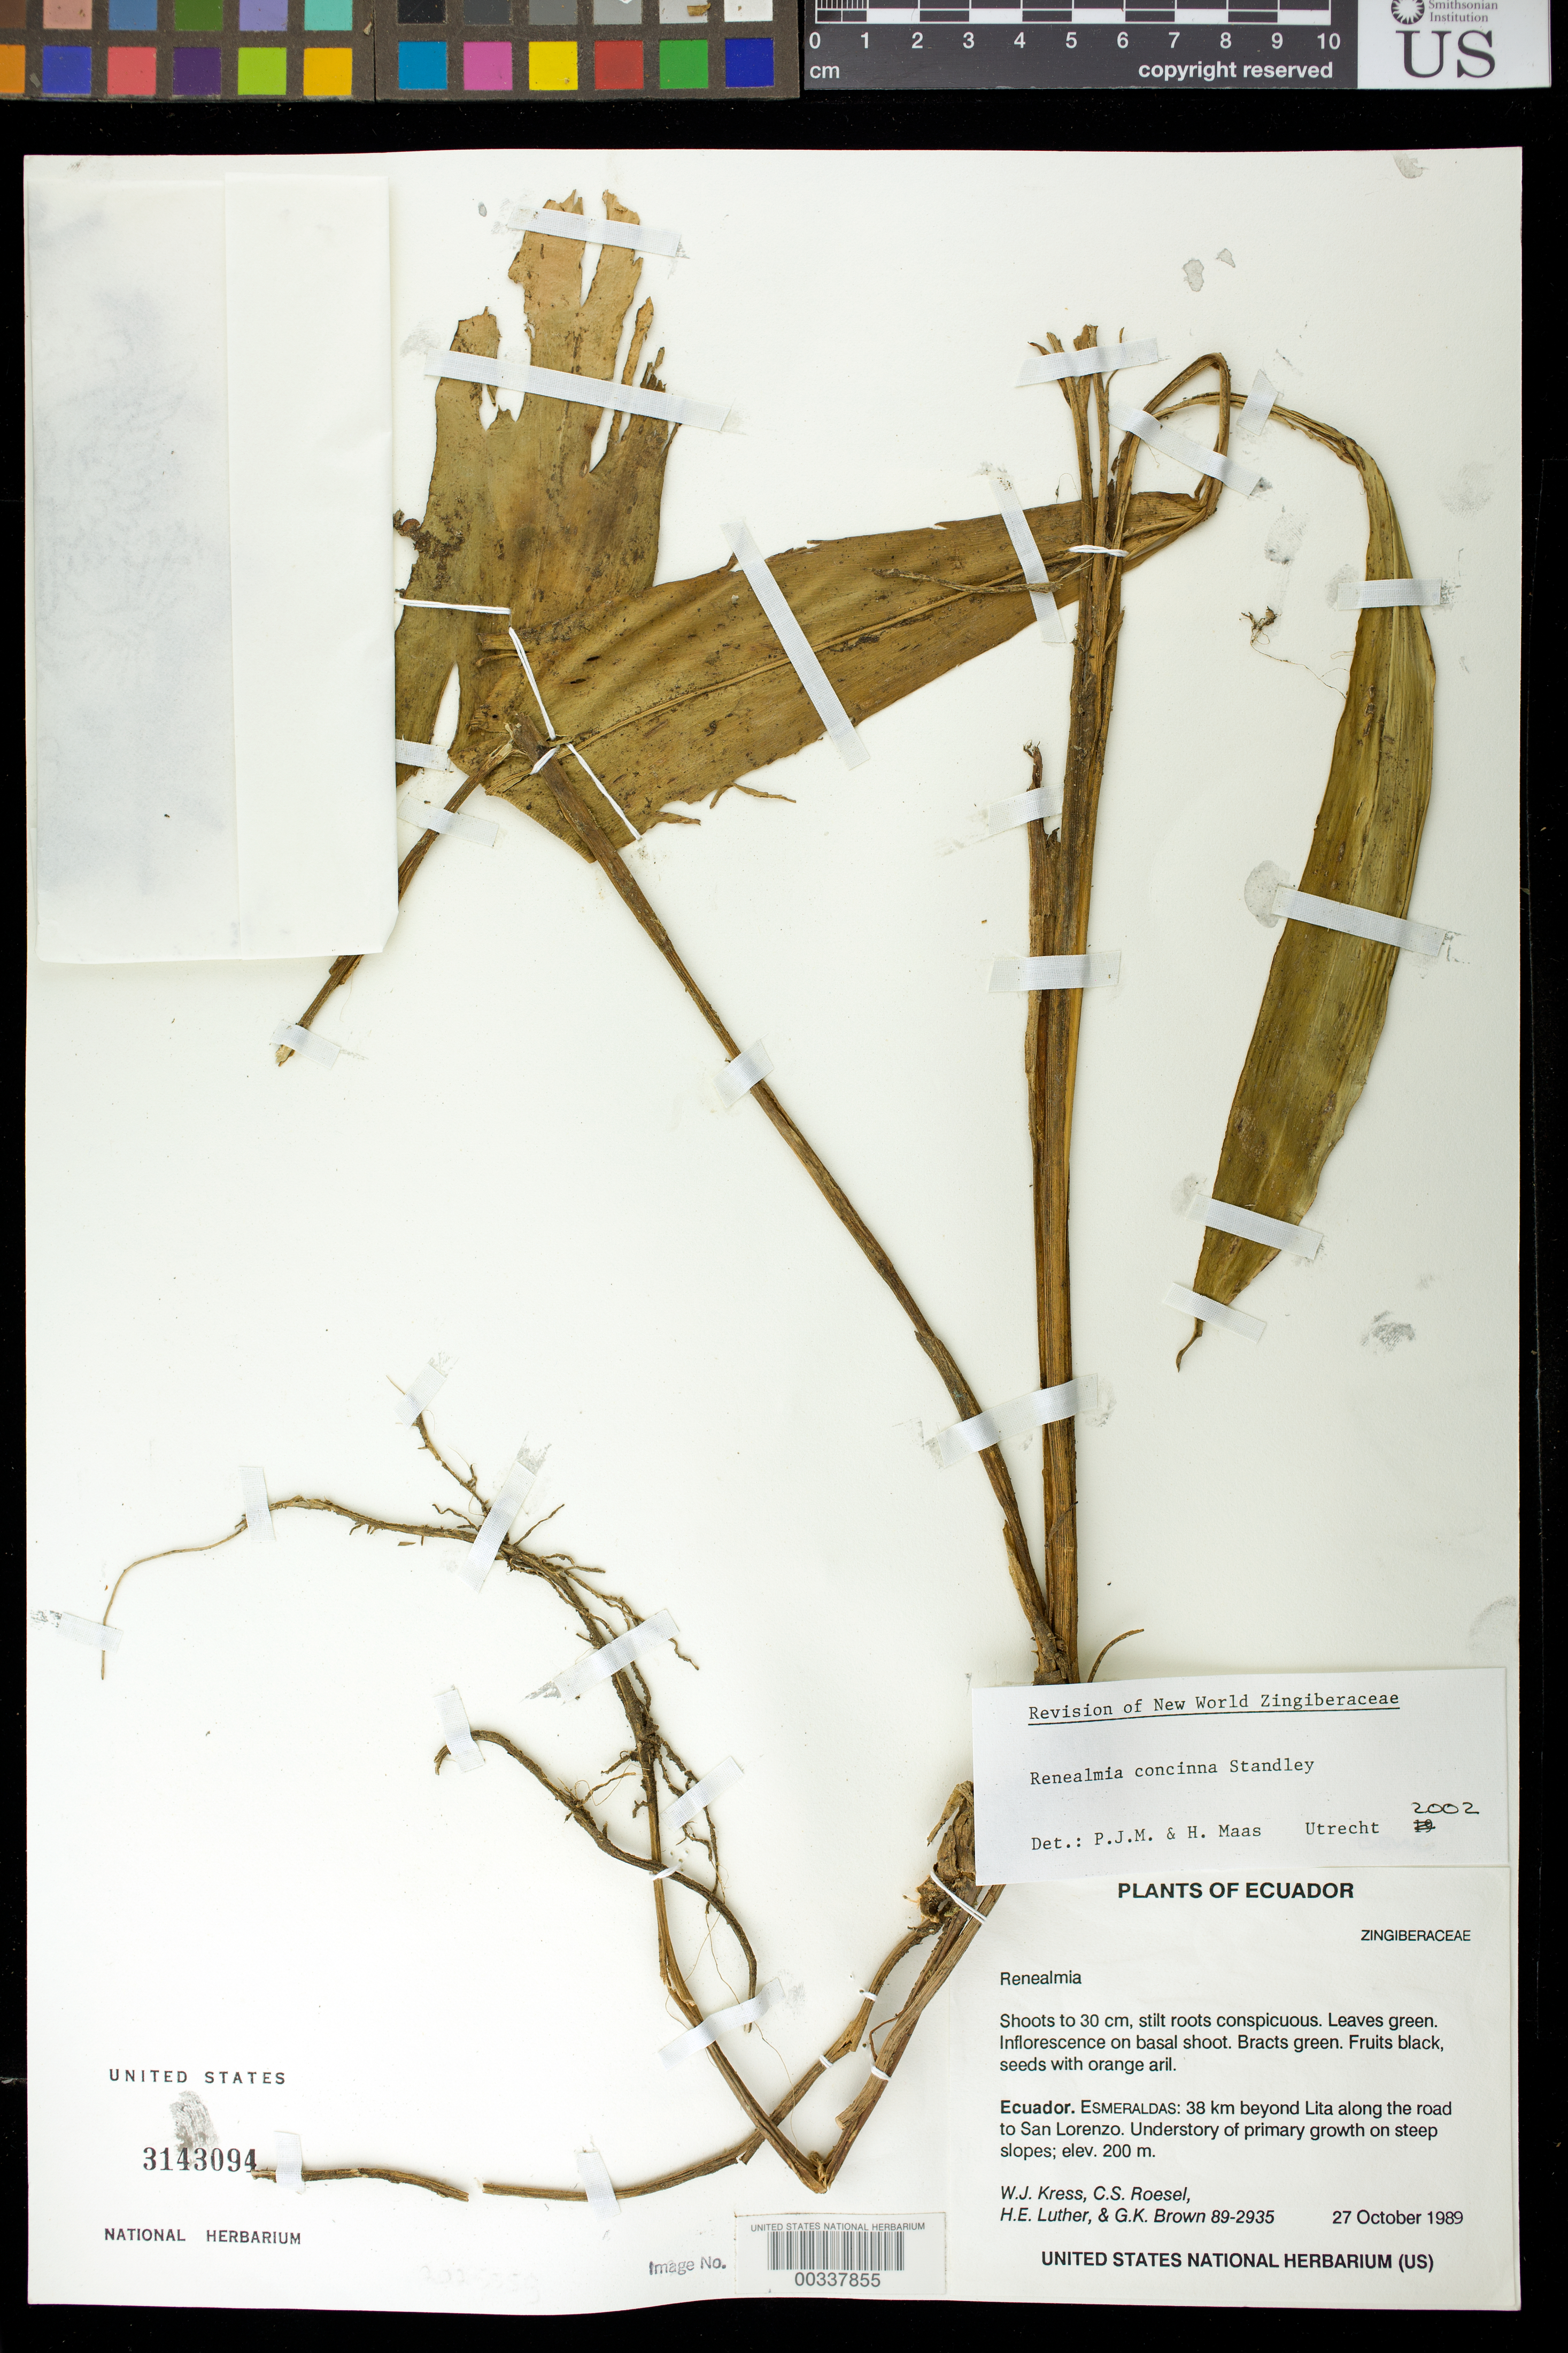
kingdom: Plantae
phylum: Tracheophyta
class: Liliopsida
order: Zingiberales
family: Zingiberaceae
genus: Renealmia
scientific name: Renealmia concinna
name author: Standl.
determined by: Maas van de Kamer, H.; Maas, P. J.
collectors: W. J. Kress, C. S. Roesel, Harry E. Luther & G. K. Brown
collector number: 89-2935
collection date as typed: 27 Oct 1989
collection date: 1989-10-27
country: Ecuador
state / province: Esmeraldas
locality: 38 km beyond Lita along road to San Lorenzo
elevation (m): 200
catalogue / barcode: US 3143094